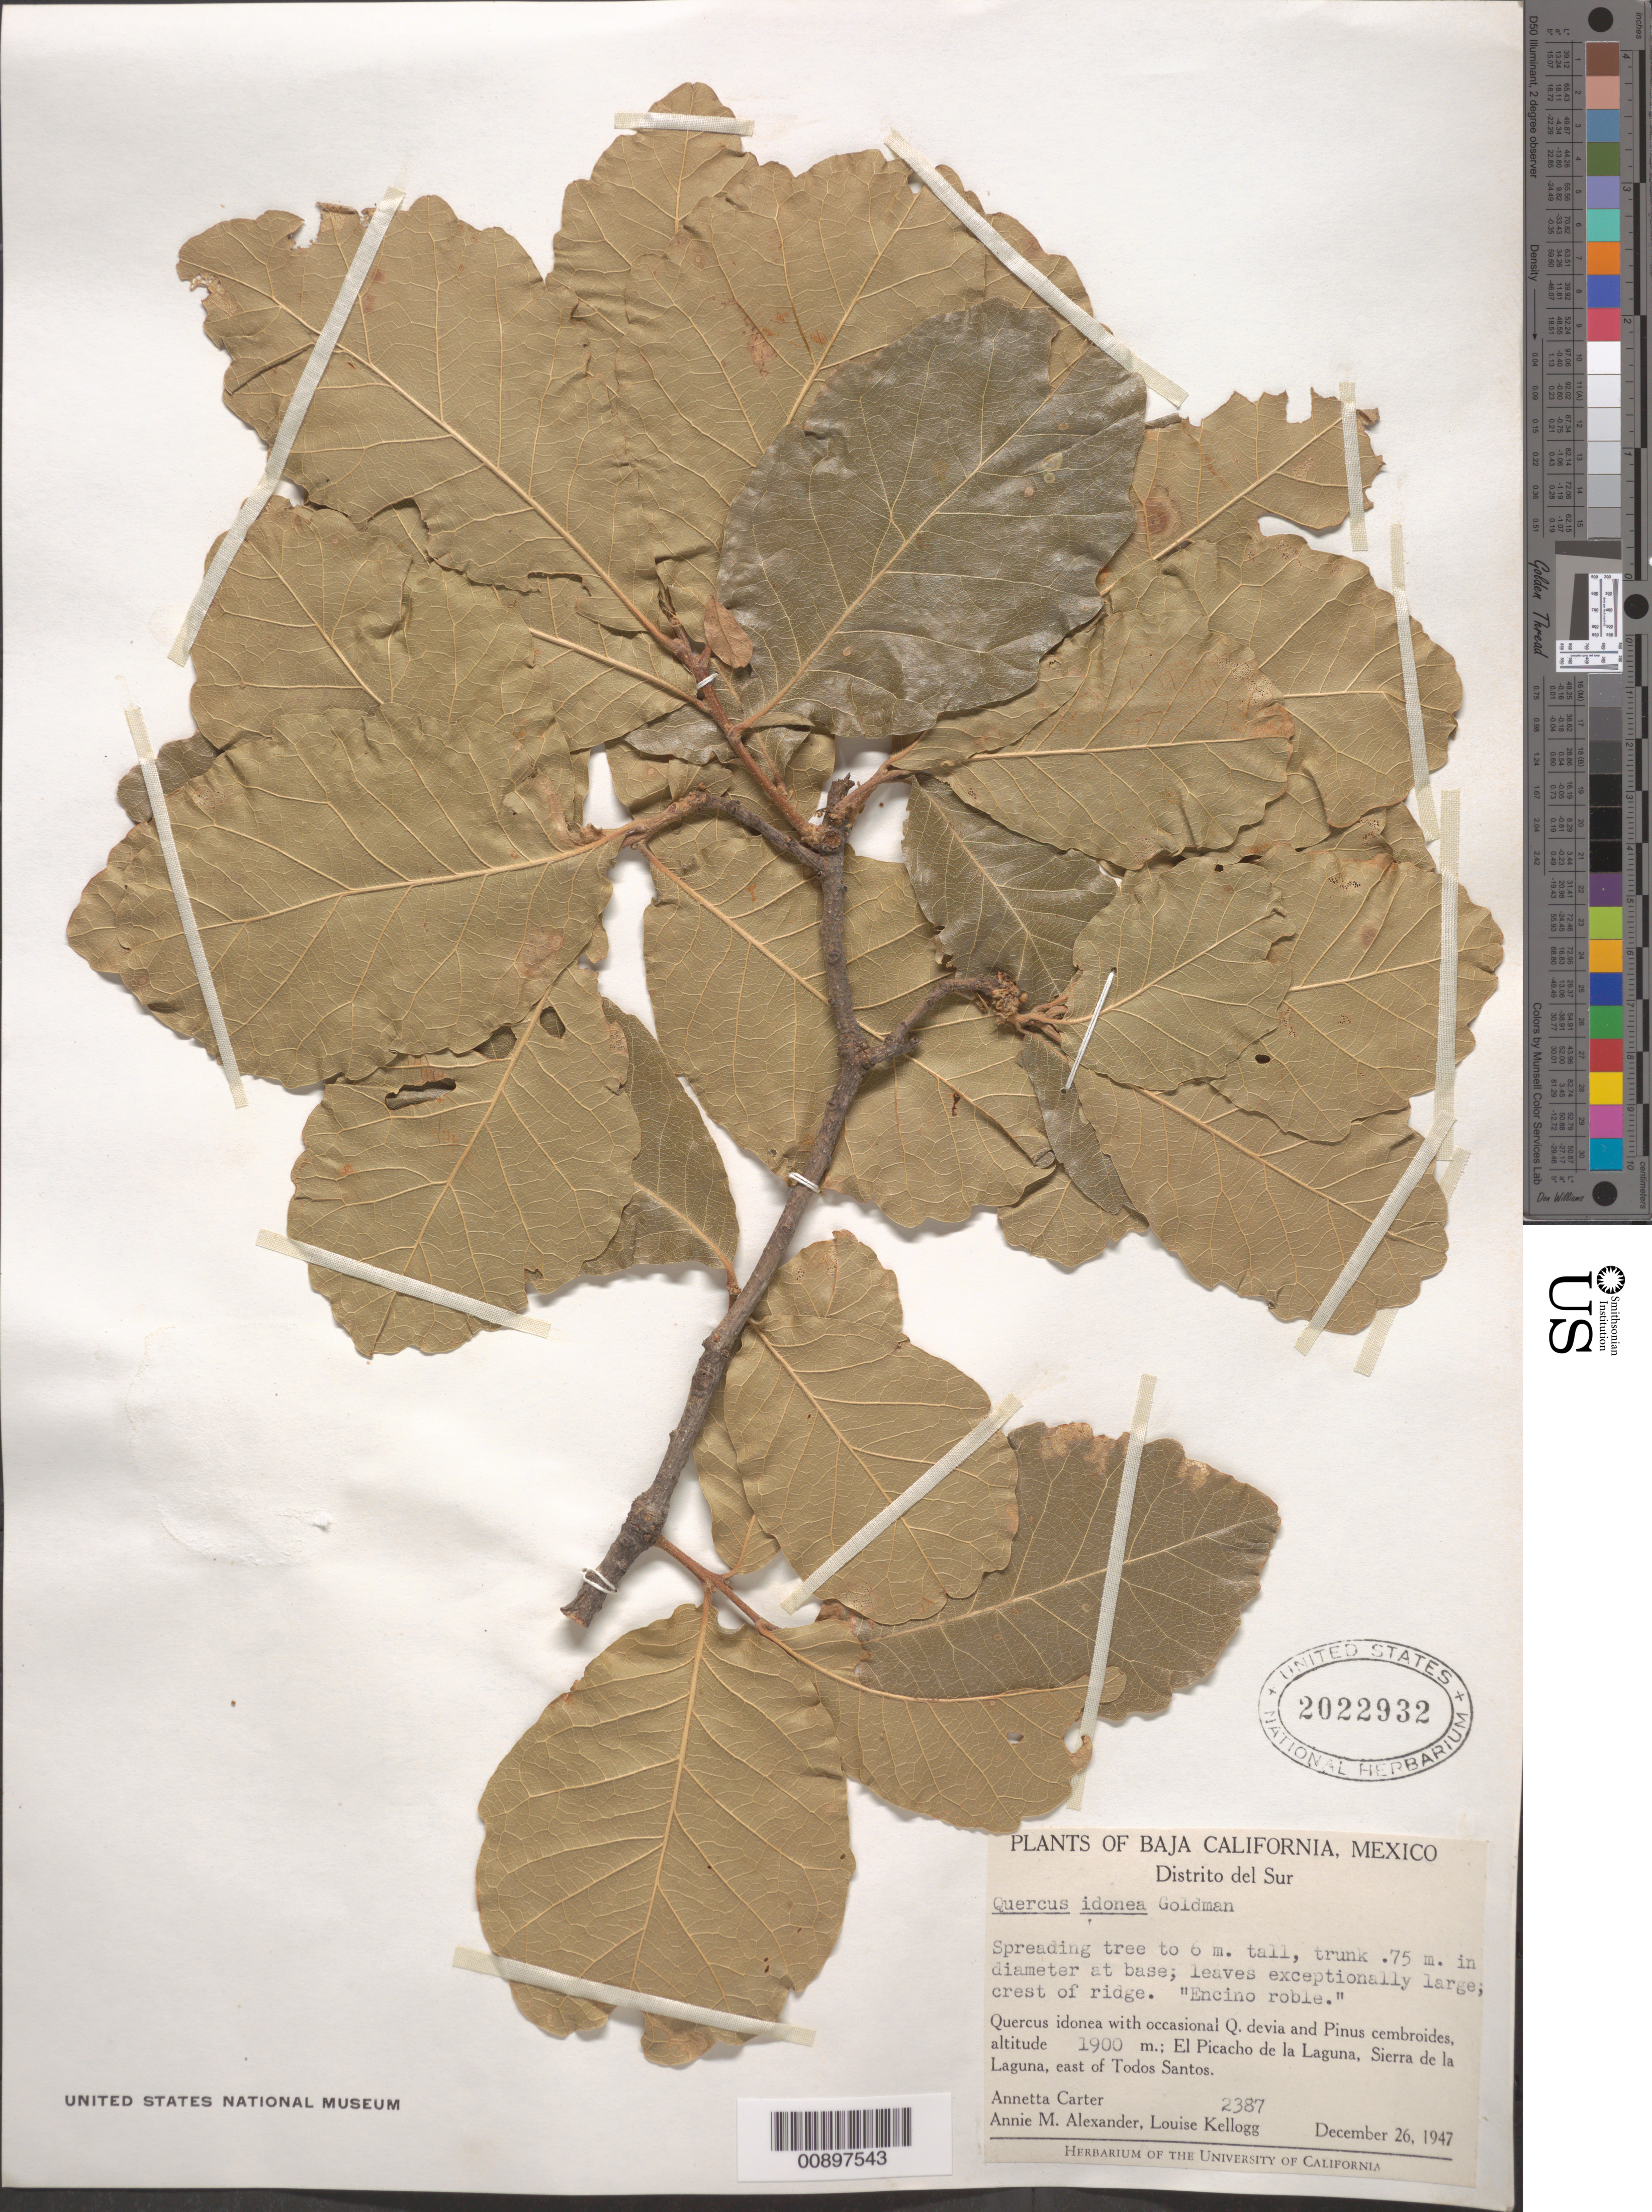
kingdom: Plantae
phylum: Tracheophyta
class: Magnoliopsida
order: Fagales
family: Fagaceae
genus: Quercus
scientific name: Quercus idonea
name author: Goldman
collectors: A. Carter, A. M. Alexander & L. Kellogg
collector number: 2387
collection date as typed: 26 Dec 1947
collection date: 1947-12-26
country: Mexico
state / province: Baja California Sur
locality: El Picacho de la Laguna, Sierra de la Laguna, east of Todos Santos. Baja California Distrito del Sur.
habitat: Crest of ridge. Quercus idonea with occasional Q. devia and Pinus cembroides.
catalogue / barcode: US 2022932